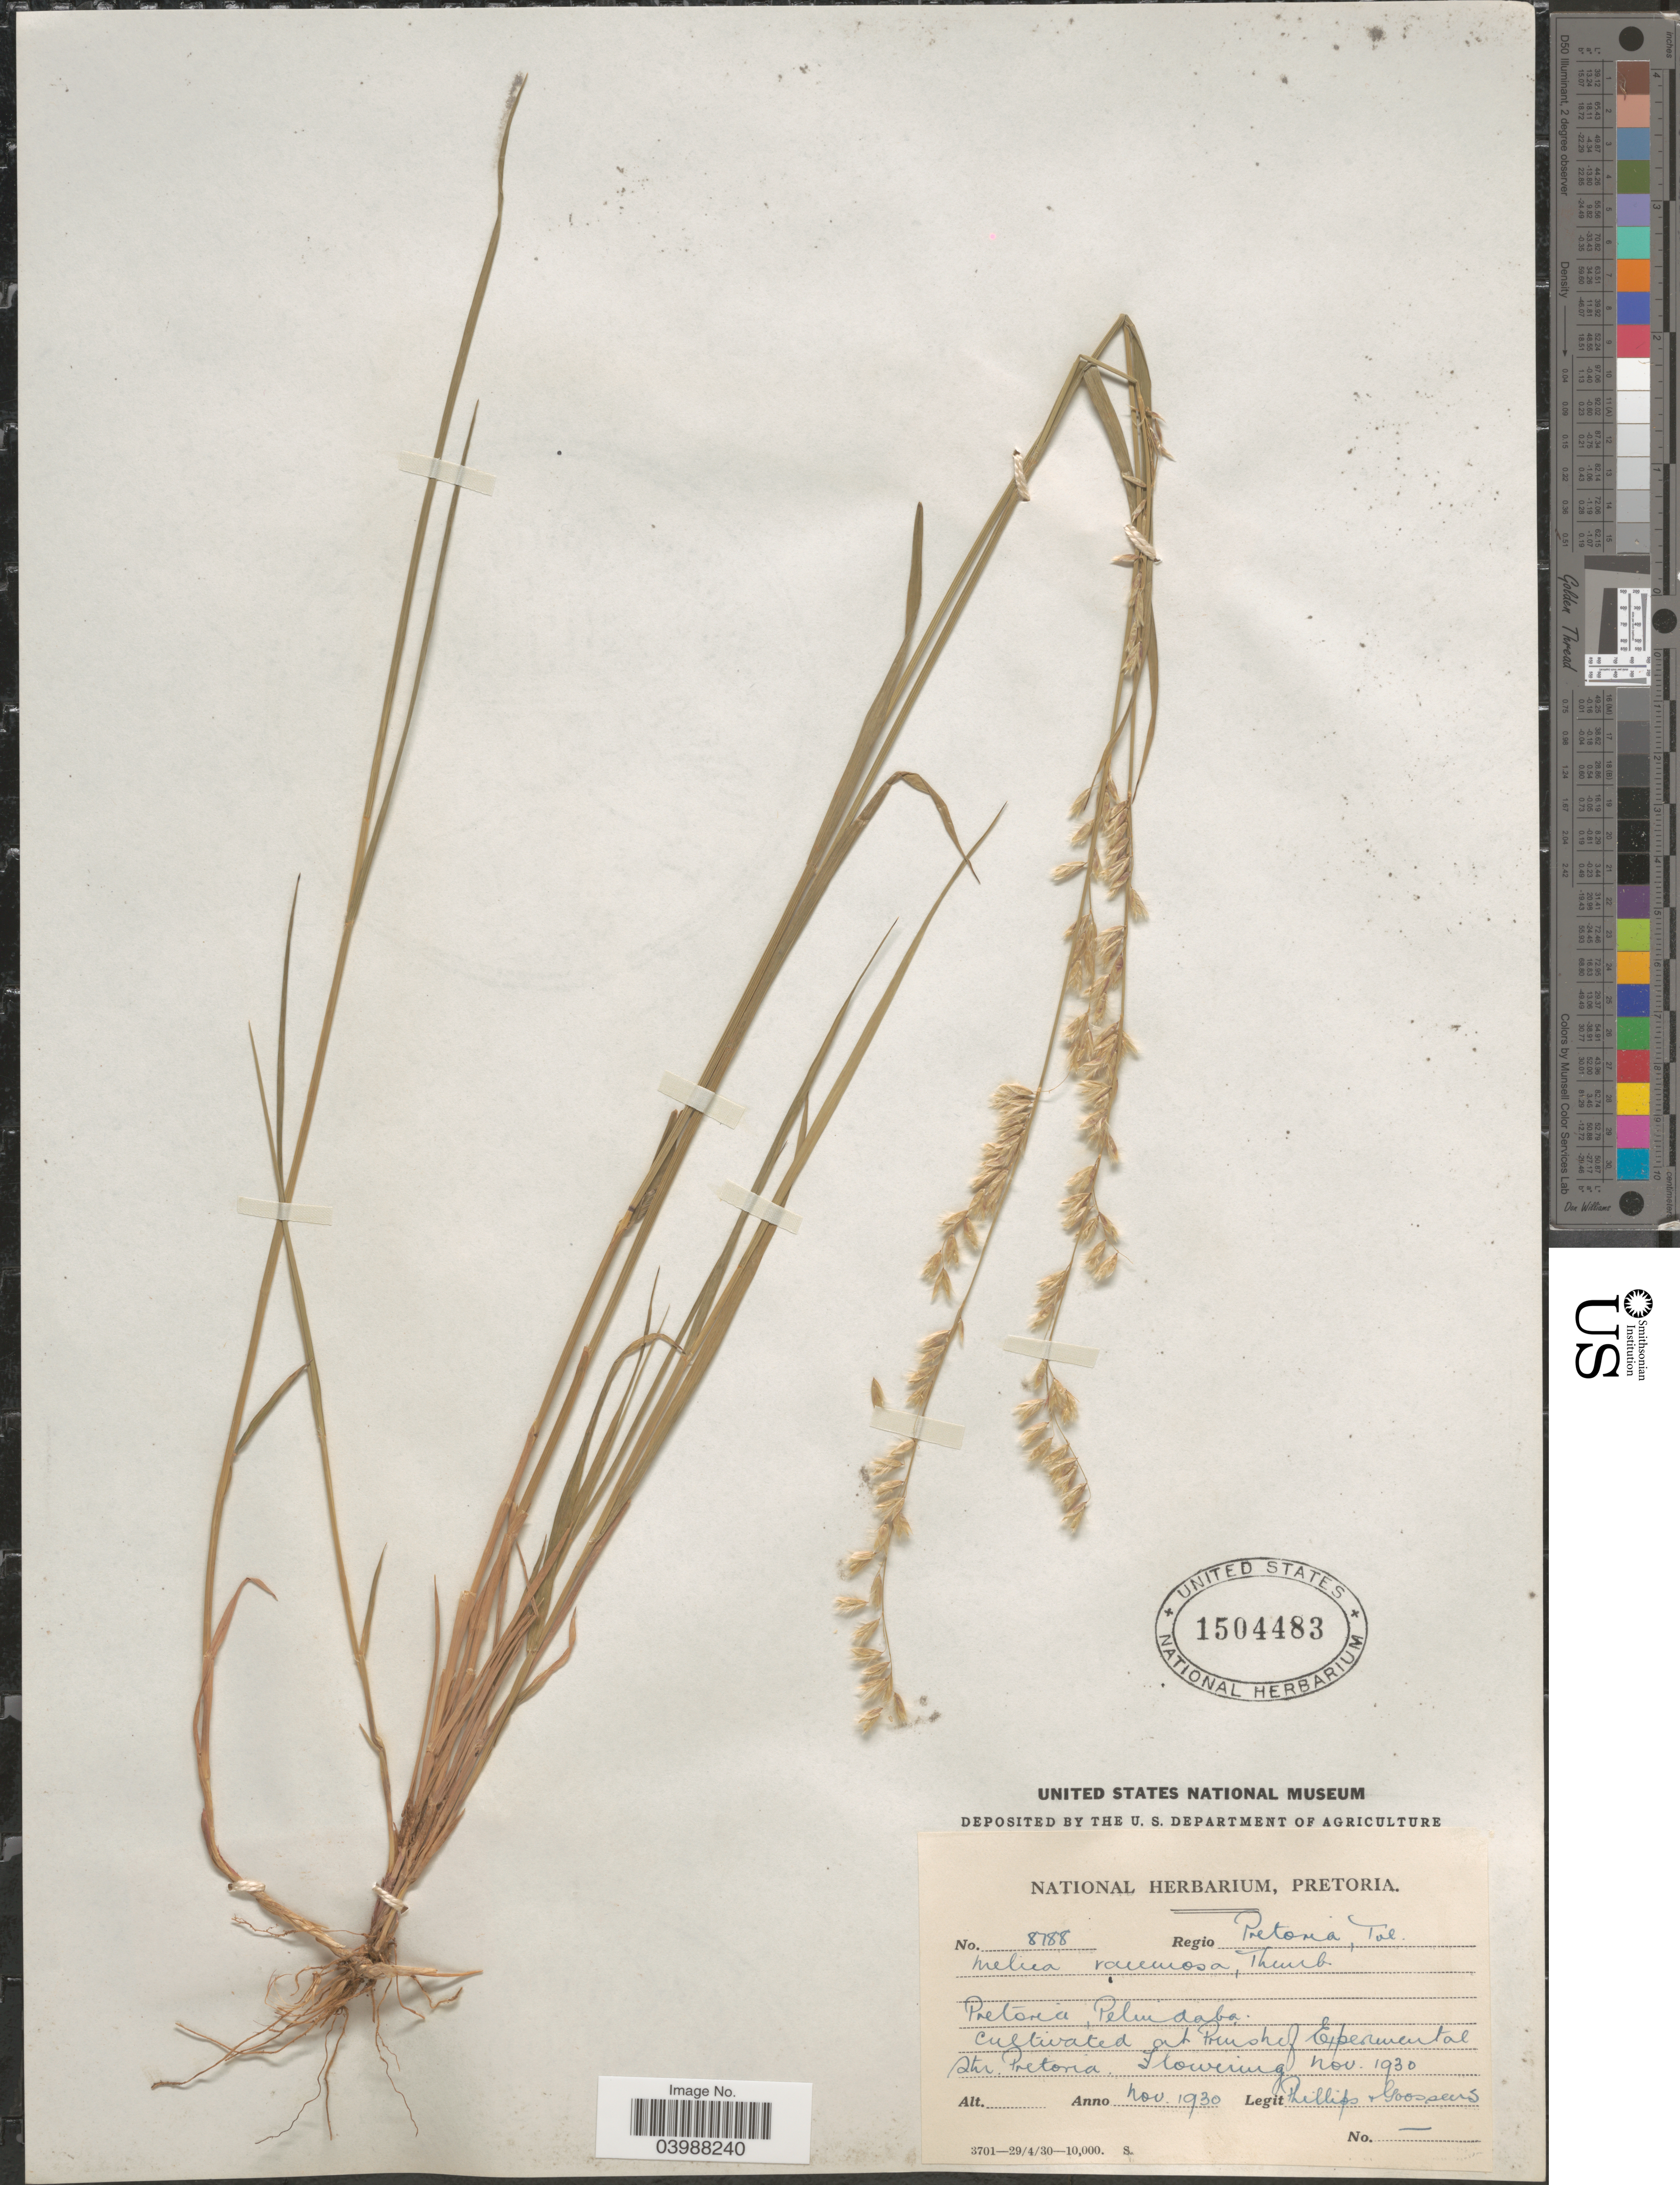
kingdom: Plantae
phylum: Tracheophyta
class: Liliopsida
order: Poales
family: Poaceae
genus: Melica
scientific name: Melica racemosa Muhl., nom. illeg.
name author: Muhl.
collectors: -- Phillips & -. Goossens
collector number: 8788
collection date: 1930-11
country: South Africa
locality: Regio Pretoria, Tvl. Pretoria, Peluidaba. Prinshof Experimental Stn. Pretoria.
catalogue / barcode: US 1504483